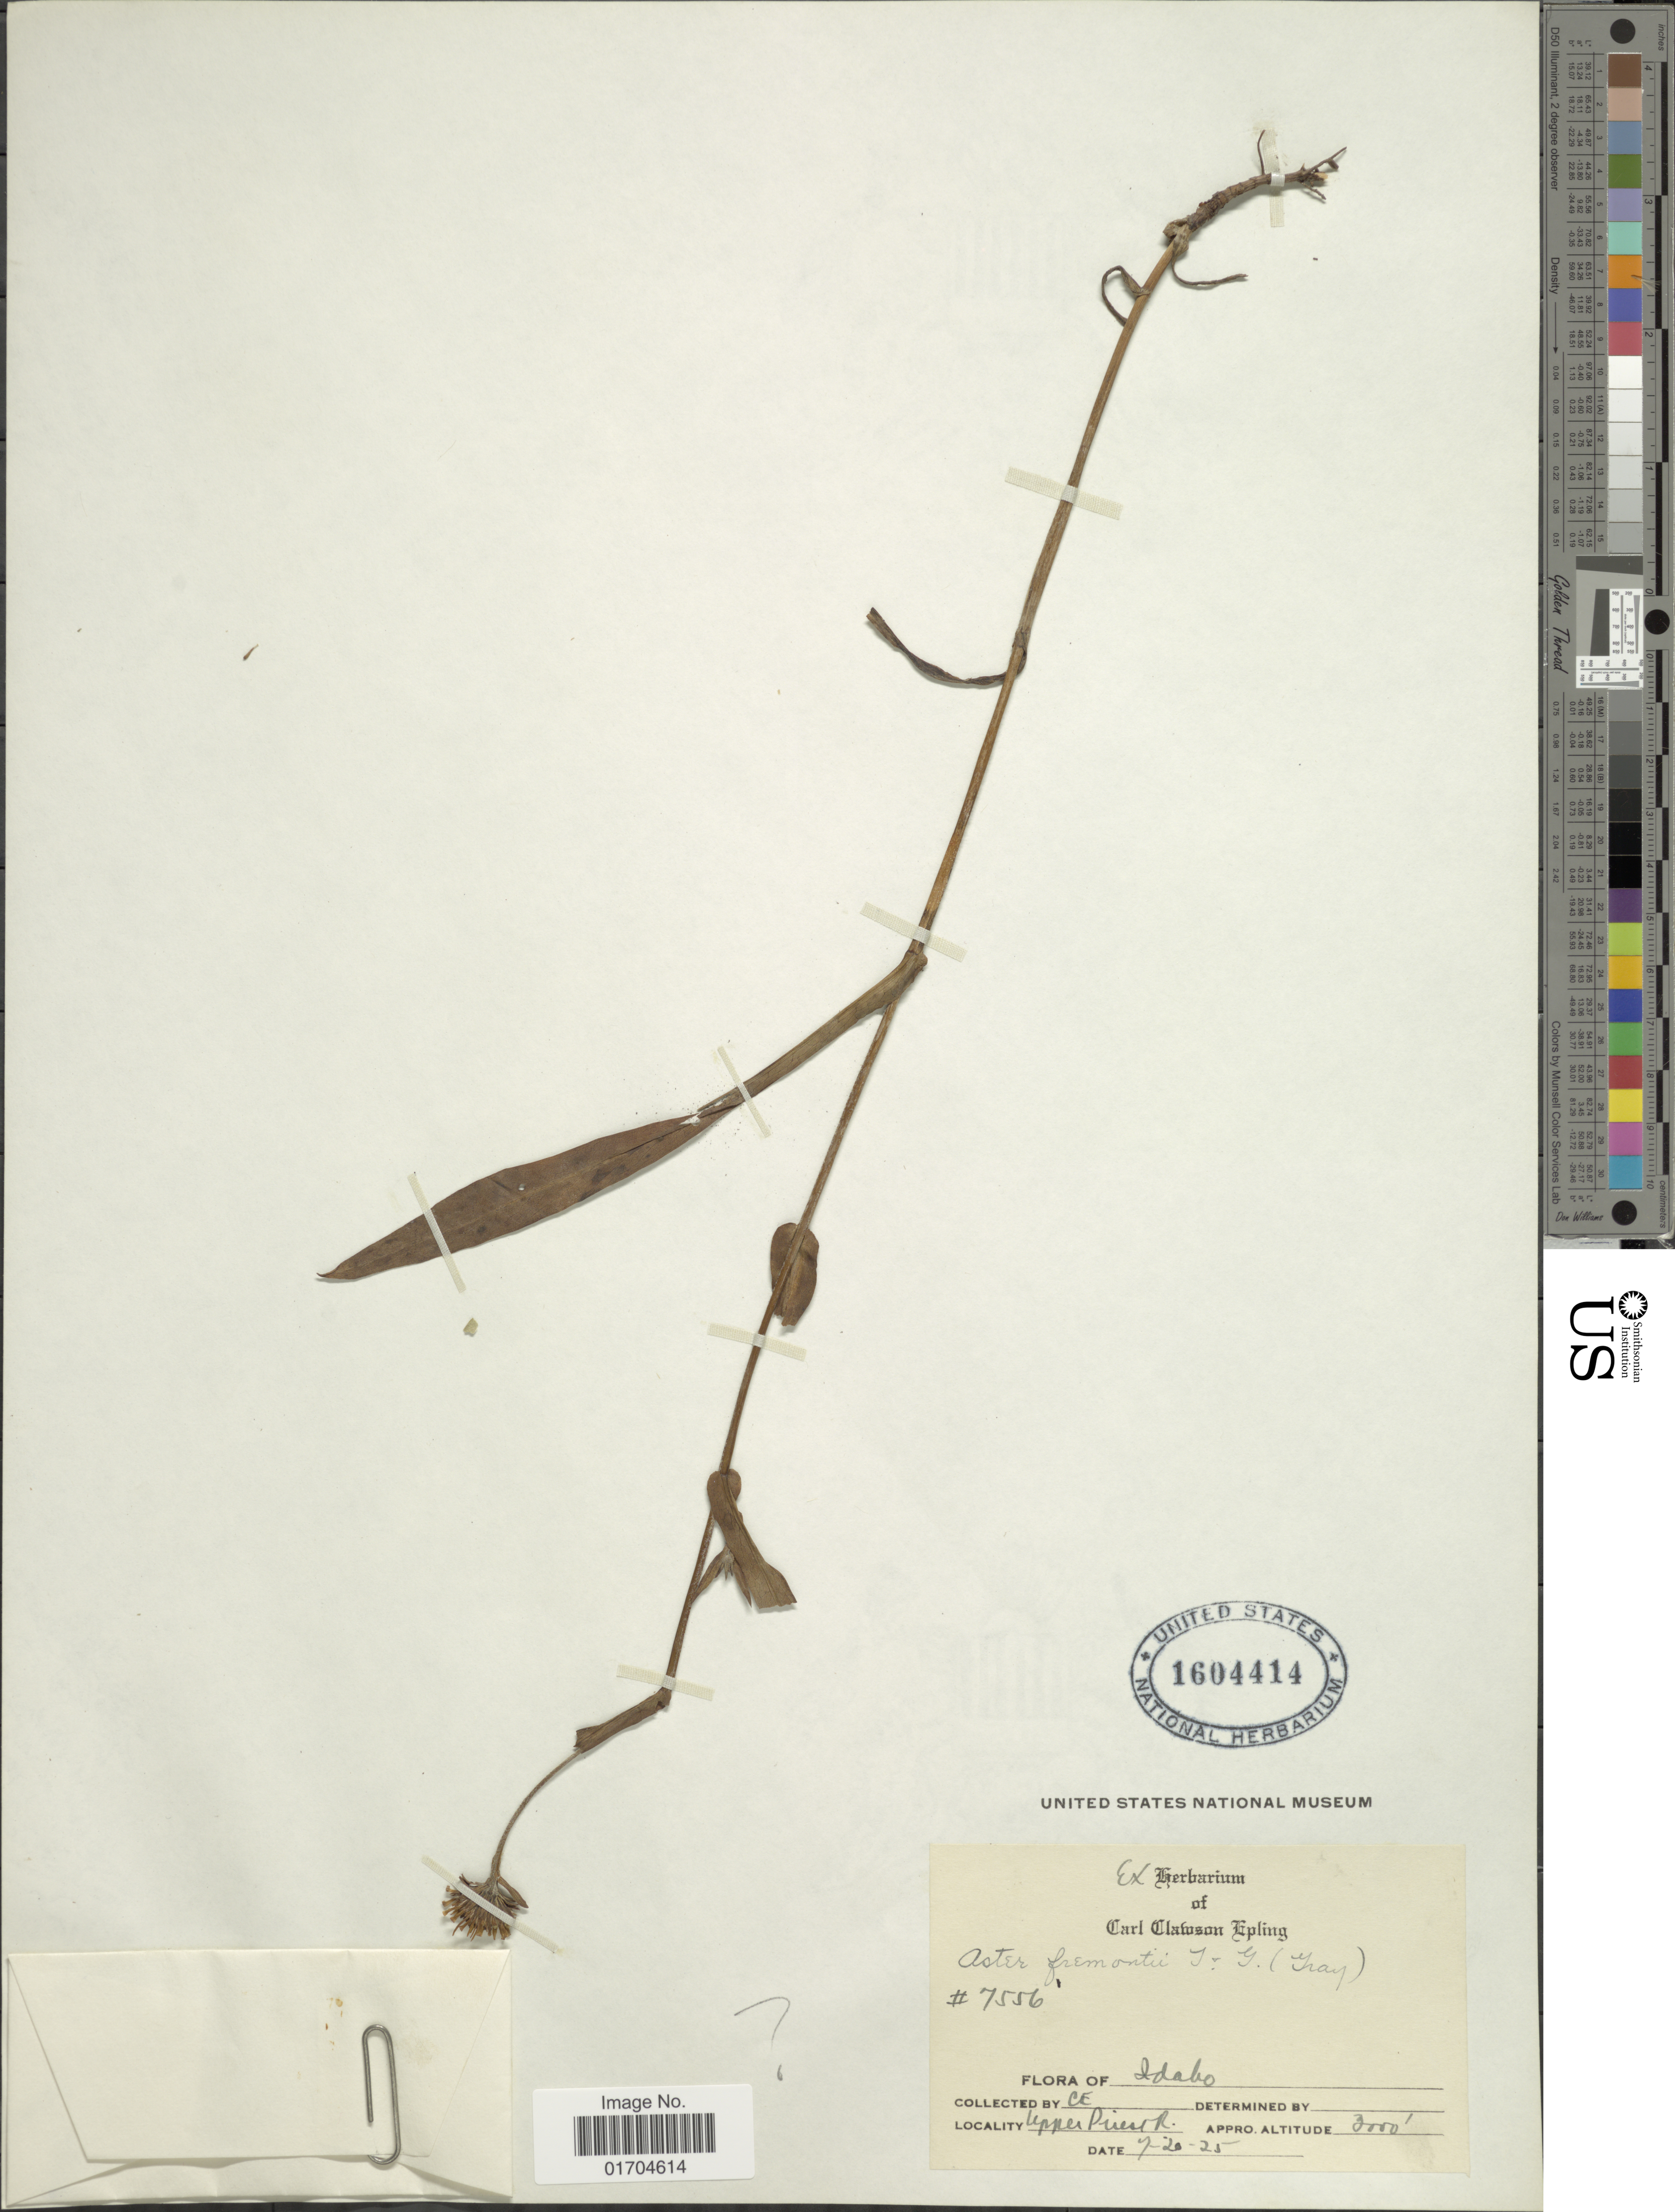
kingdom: Plantae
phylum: Tracheophyta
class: Magnoliopsida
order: Asterales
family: Asteraceae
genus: Symphyotrichum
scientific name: Symphyotrichum sp.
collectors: C. C. Epling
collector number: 7556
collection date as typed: Transcribed d/m/y: 20/7/25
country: United States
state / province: Idaho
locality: Upper Priest R.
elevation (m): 914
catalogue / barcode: US 1604414